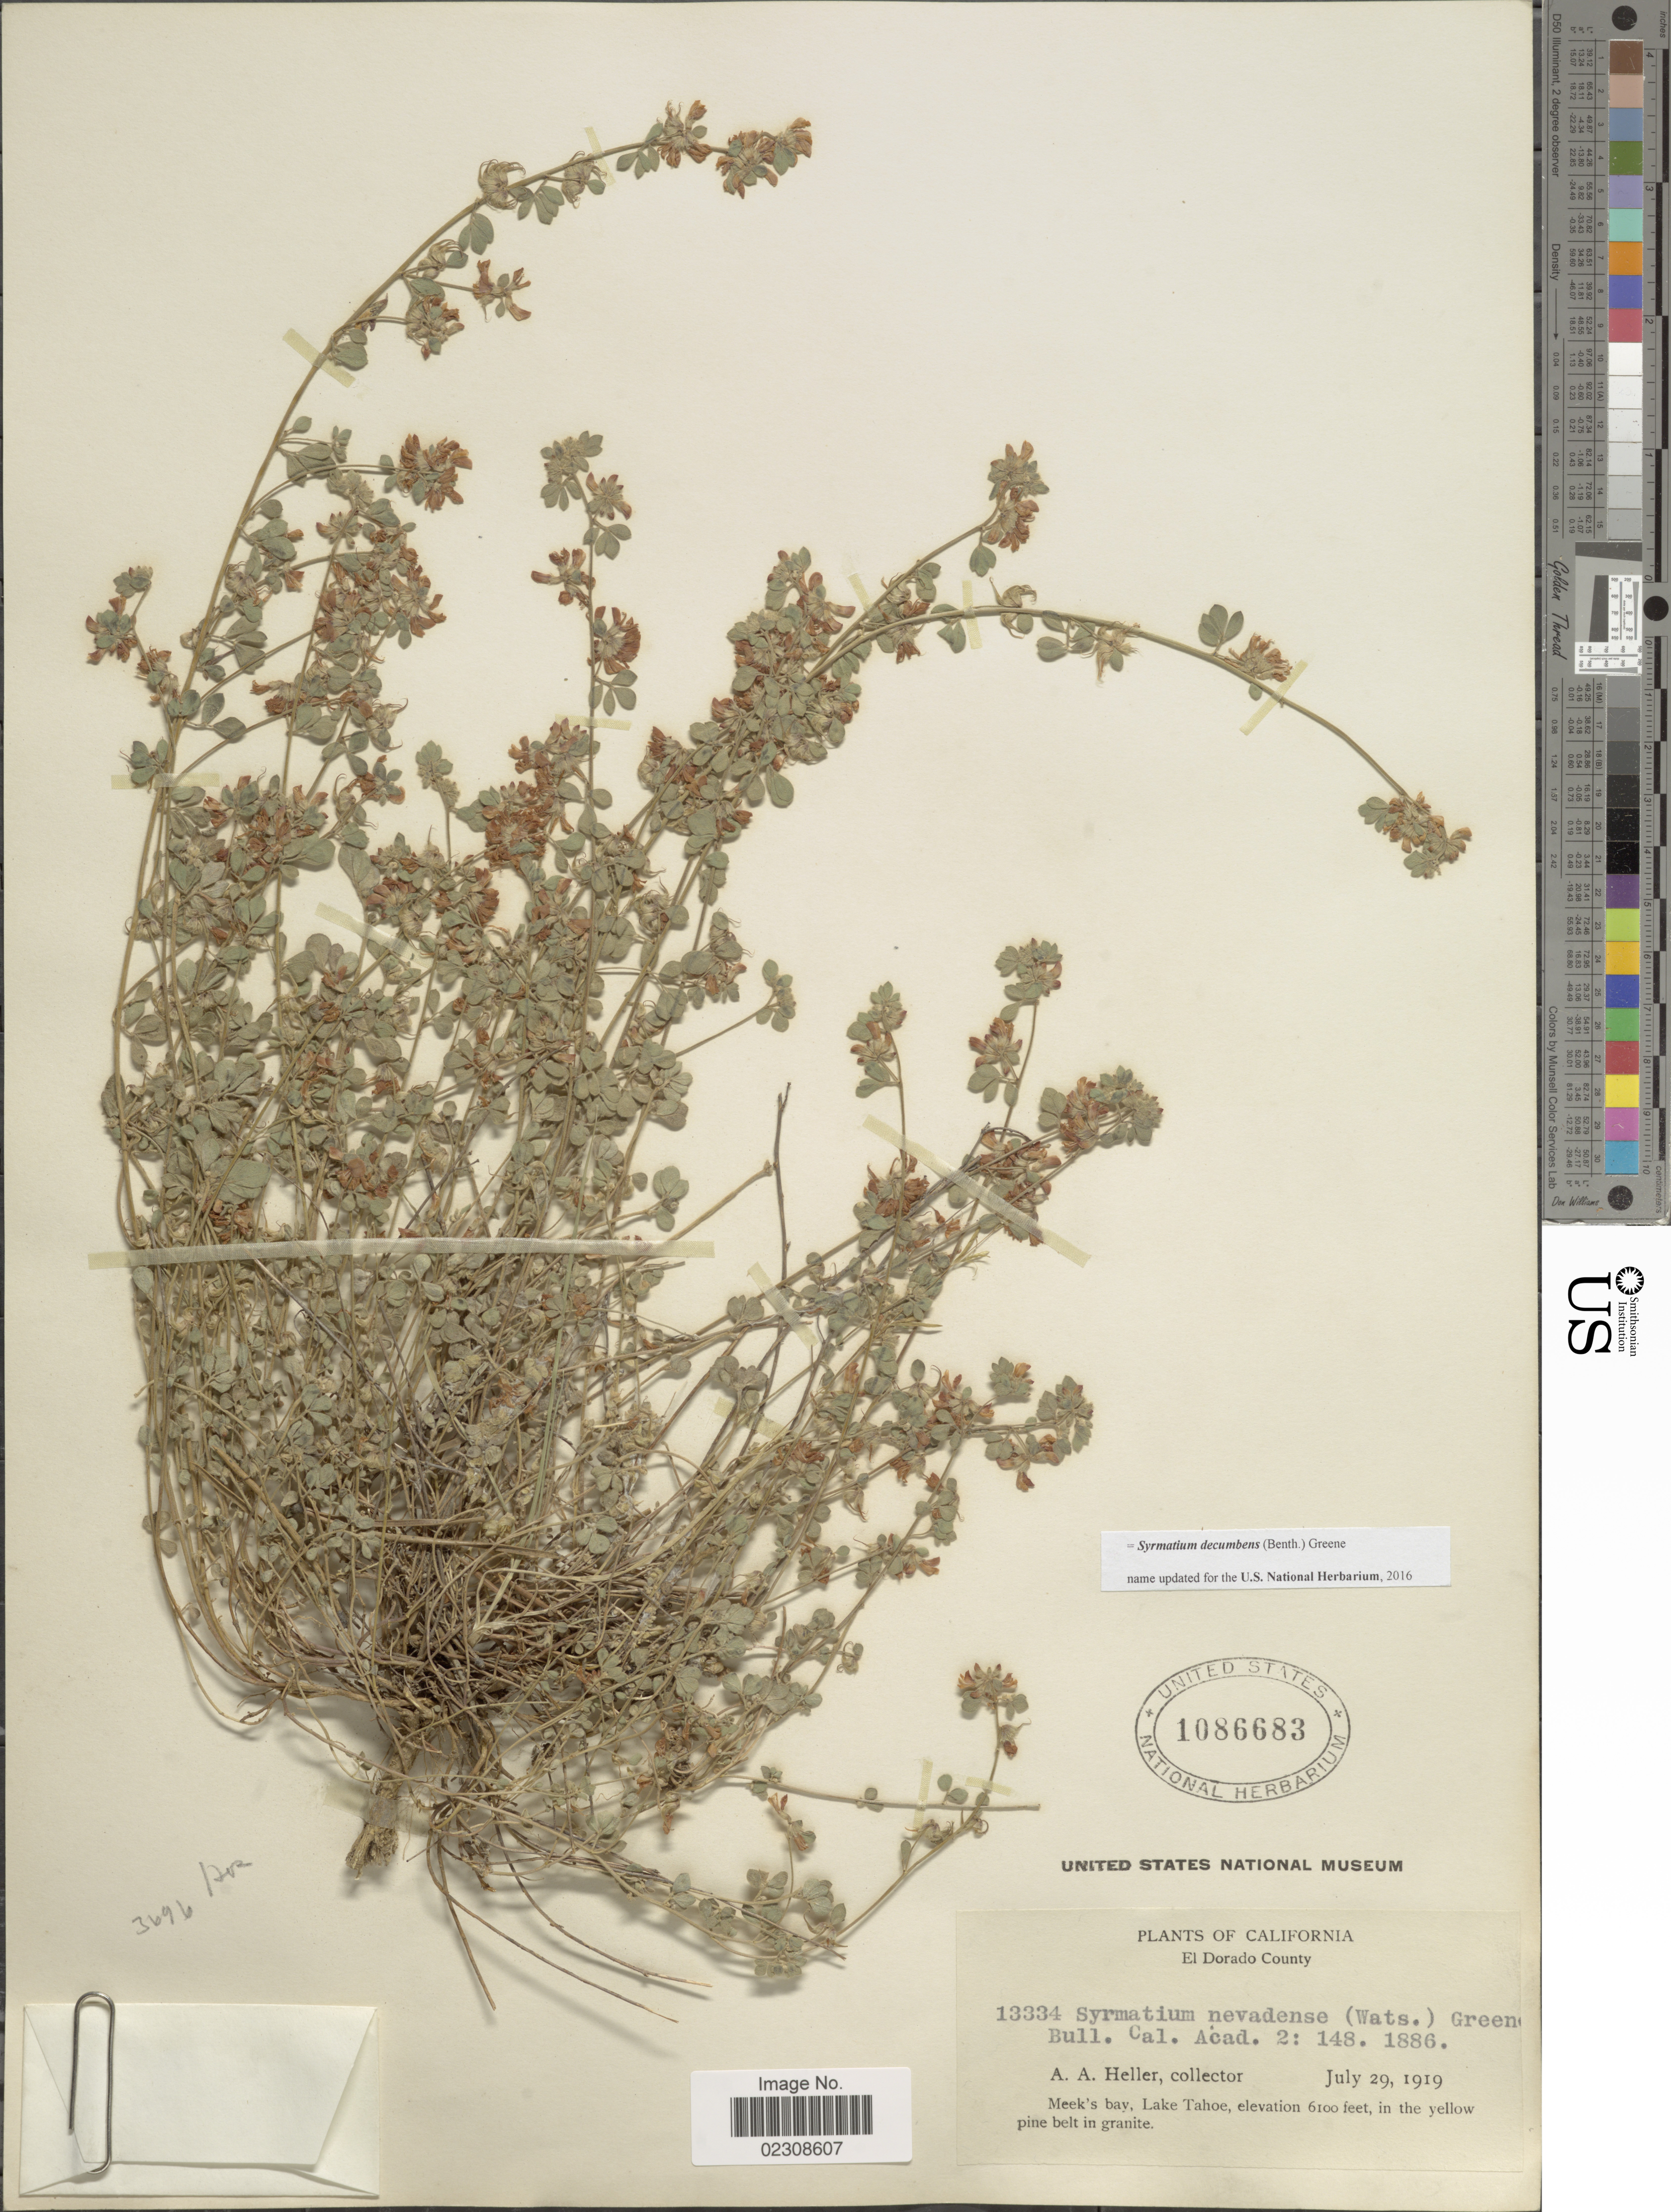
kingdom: Plantae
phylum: Tracheophyta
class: Magnoliopsida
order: Fabales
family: Fabaceae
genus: Syrmatium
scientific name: Syrmatium decumbens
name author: (Benth.) Greene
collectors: A. A. Heller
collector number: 13334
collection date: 1919-07-29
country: United States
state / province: California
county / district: El Dorado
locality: El Dorado County. Meek's bay, Lake Tahoe.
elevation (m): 1859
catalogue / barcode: US 1086683